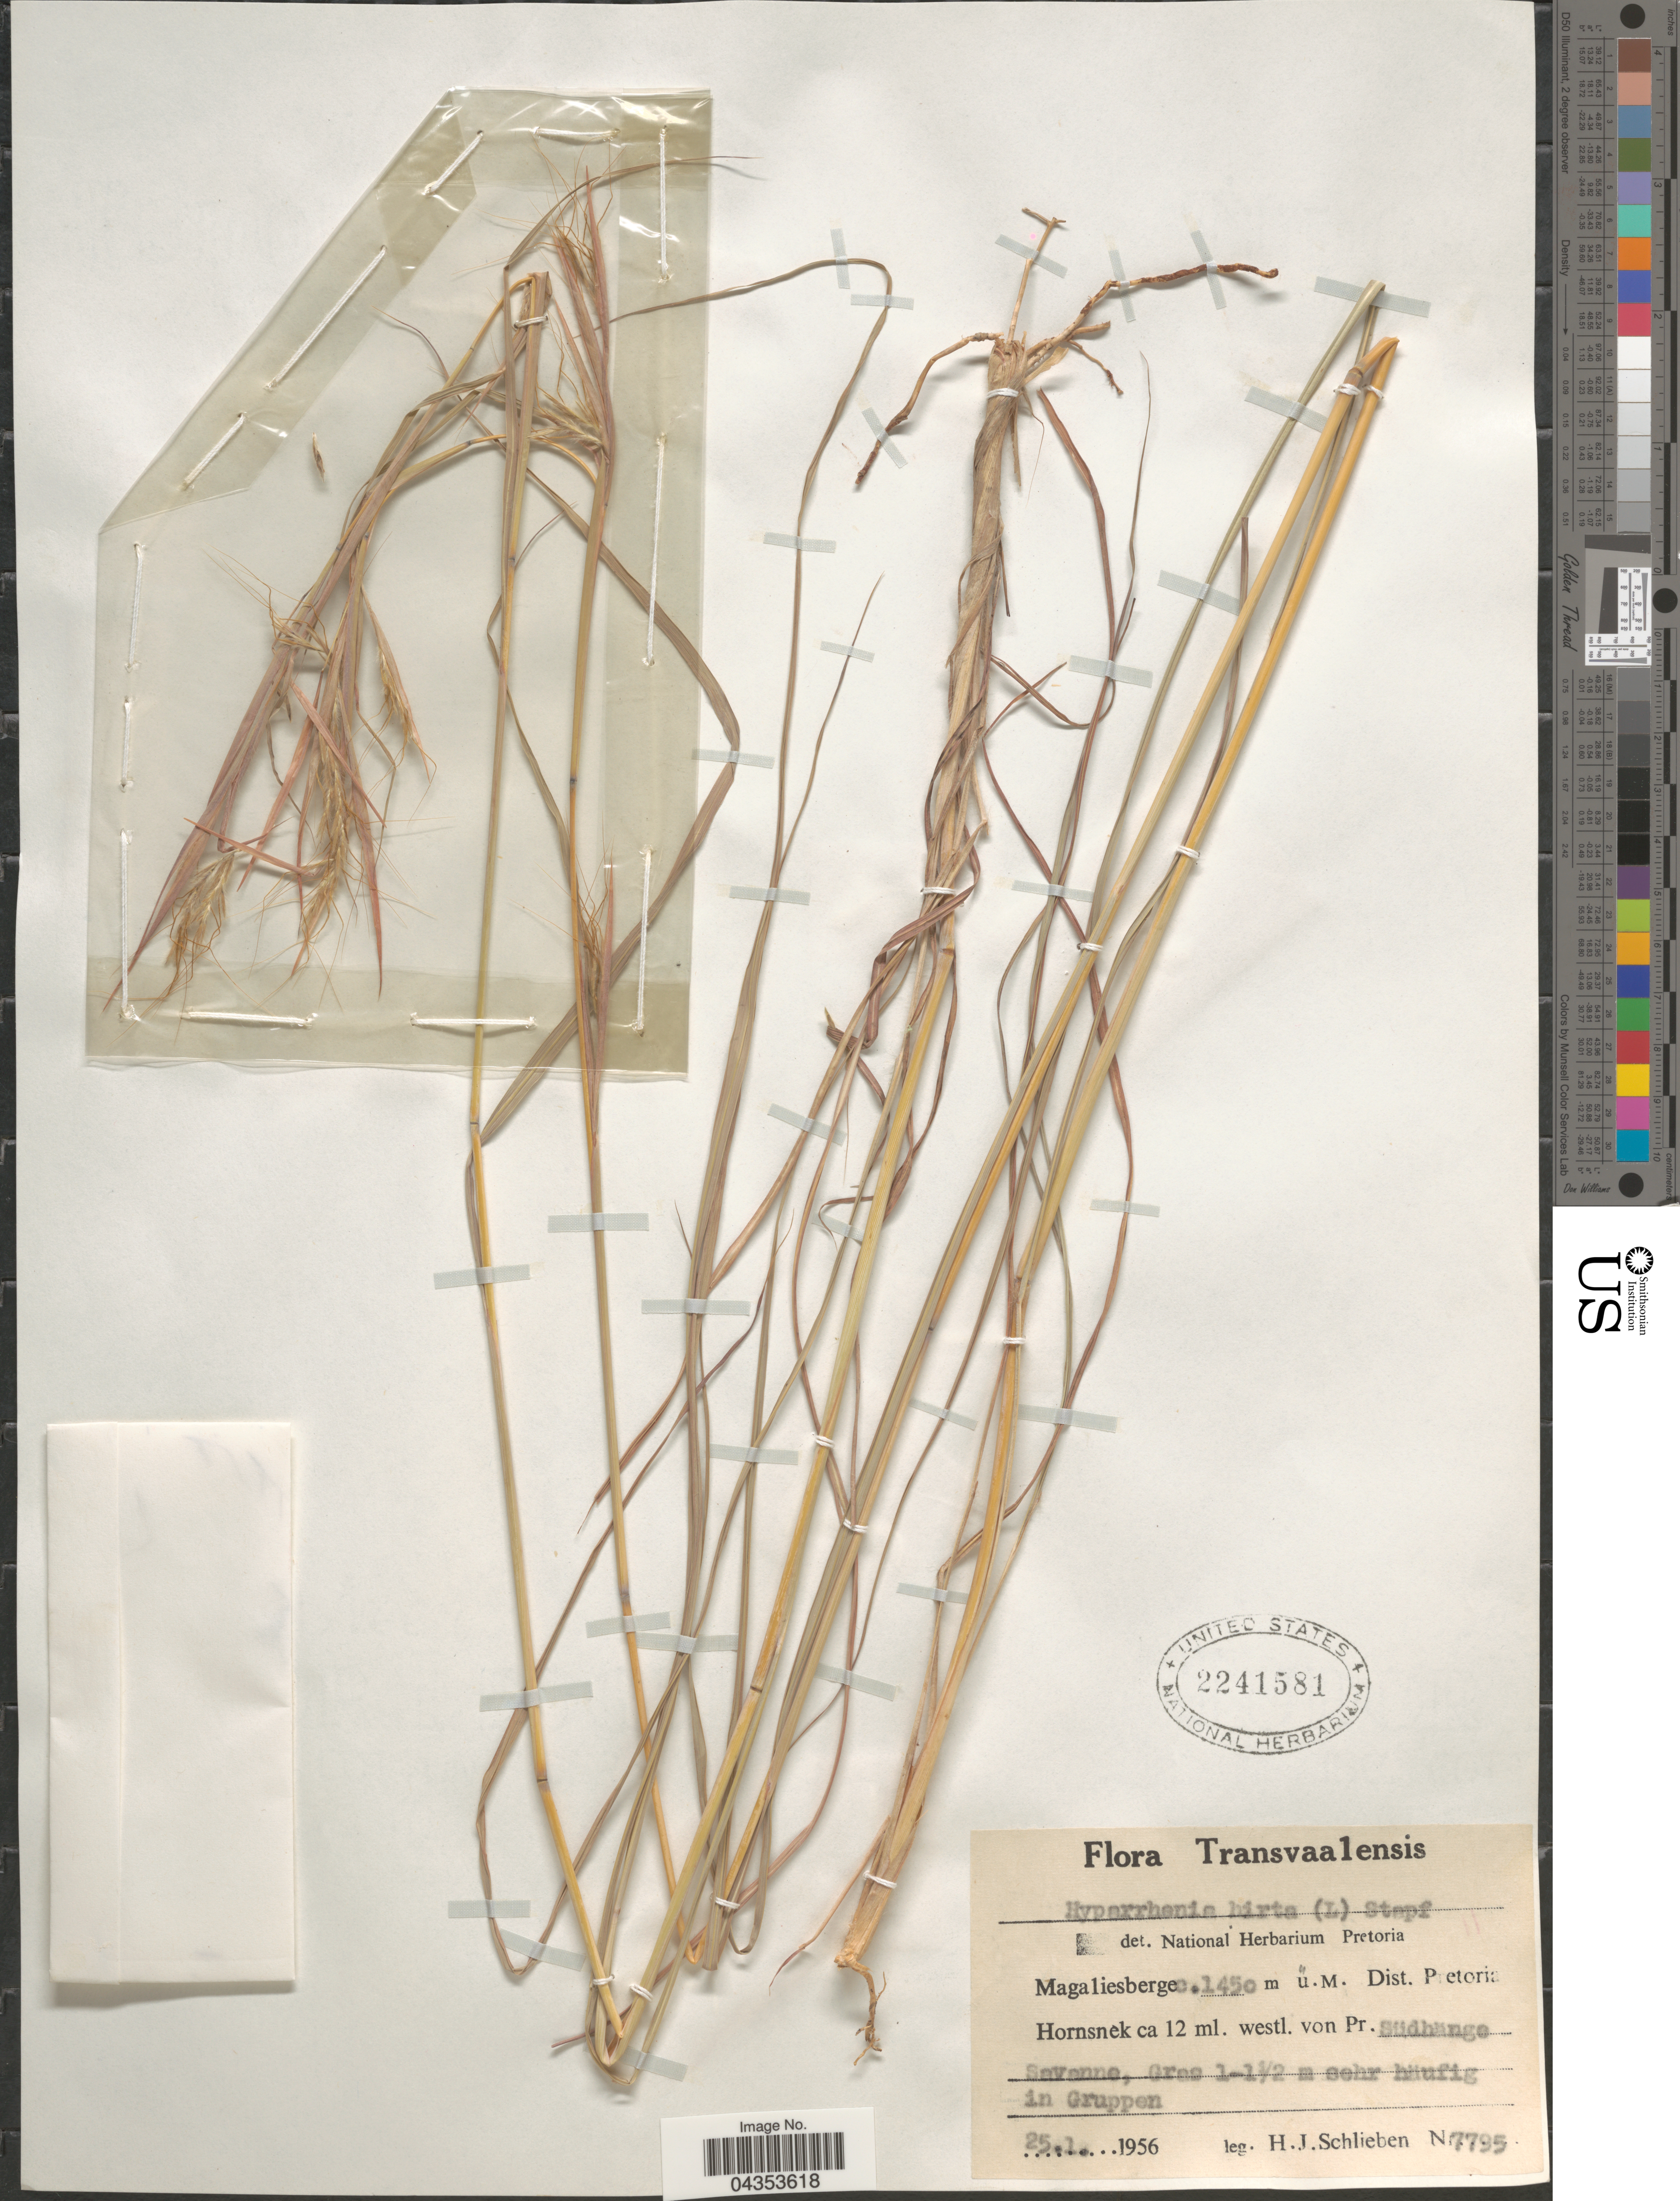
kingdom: Plantae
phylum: Tracheophyta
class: Liliopsida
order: Poales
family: Poaceae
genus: Hyparrhenia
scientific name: Hyparrhenia hirta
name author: (L.) Stapf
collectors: H. J. Schlieben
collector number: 7795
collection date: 1956-01-25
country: South Africa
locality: Transvaalensis. Magaliesberge. Dist. Pretoria Hornsnek ca 12 ml. westl. von Pr. Südhänge Savanne.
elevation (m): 1450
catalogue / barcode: US 2241581